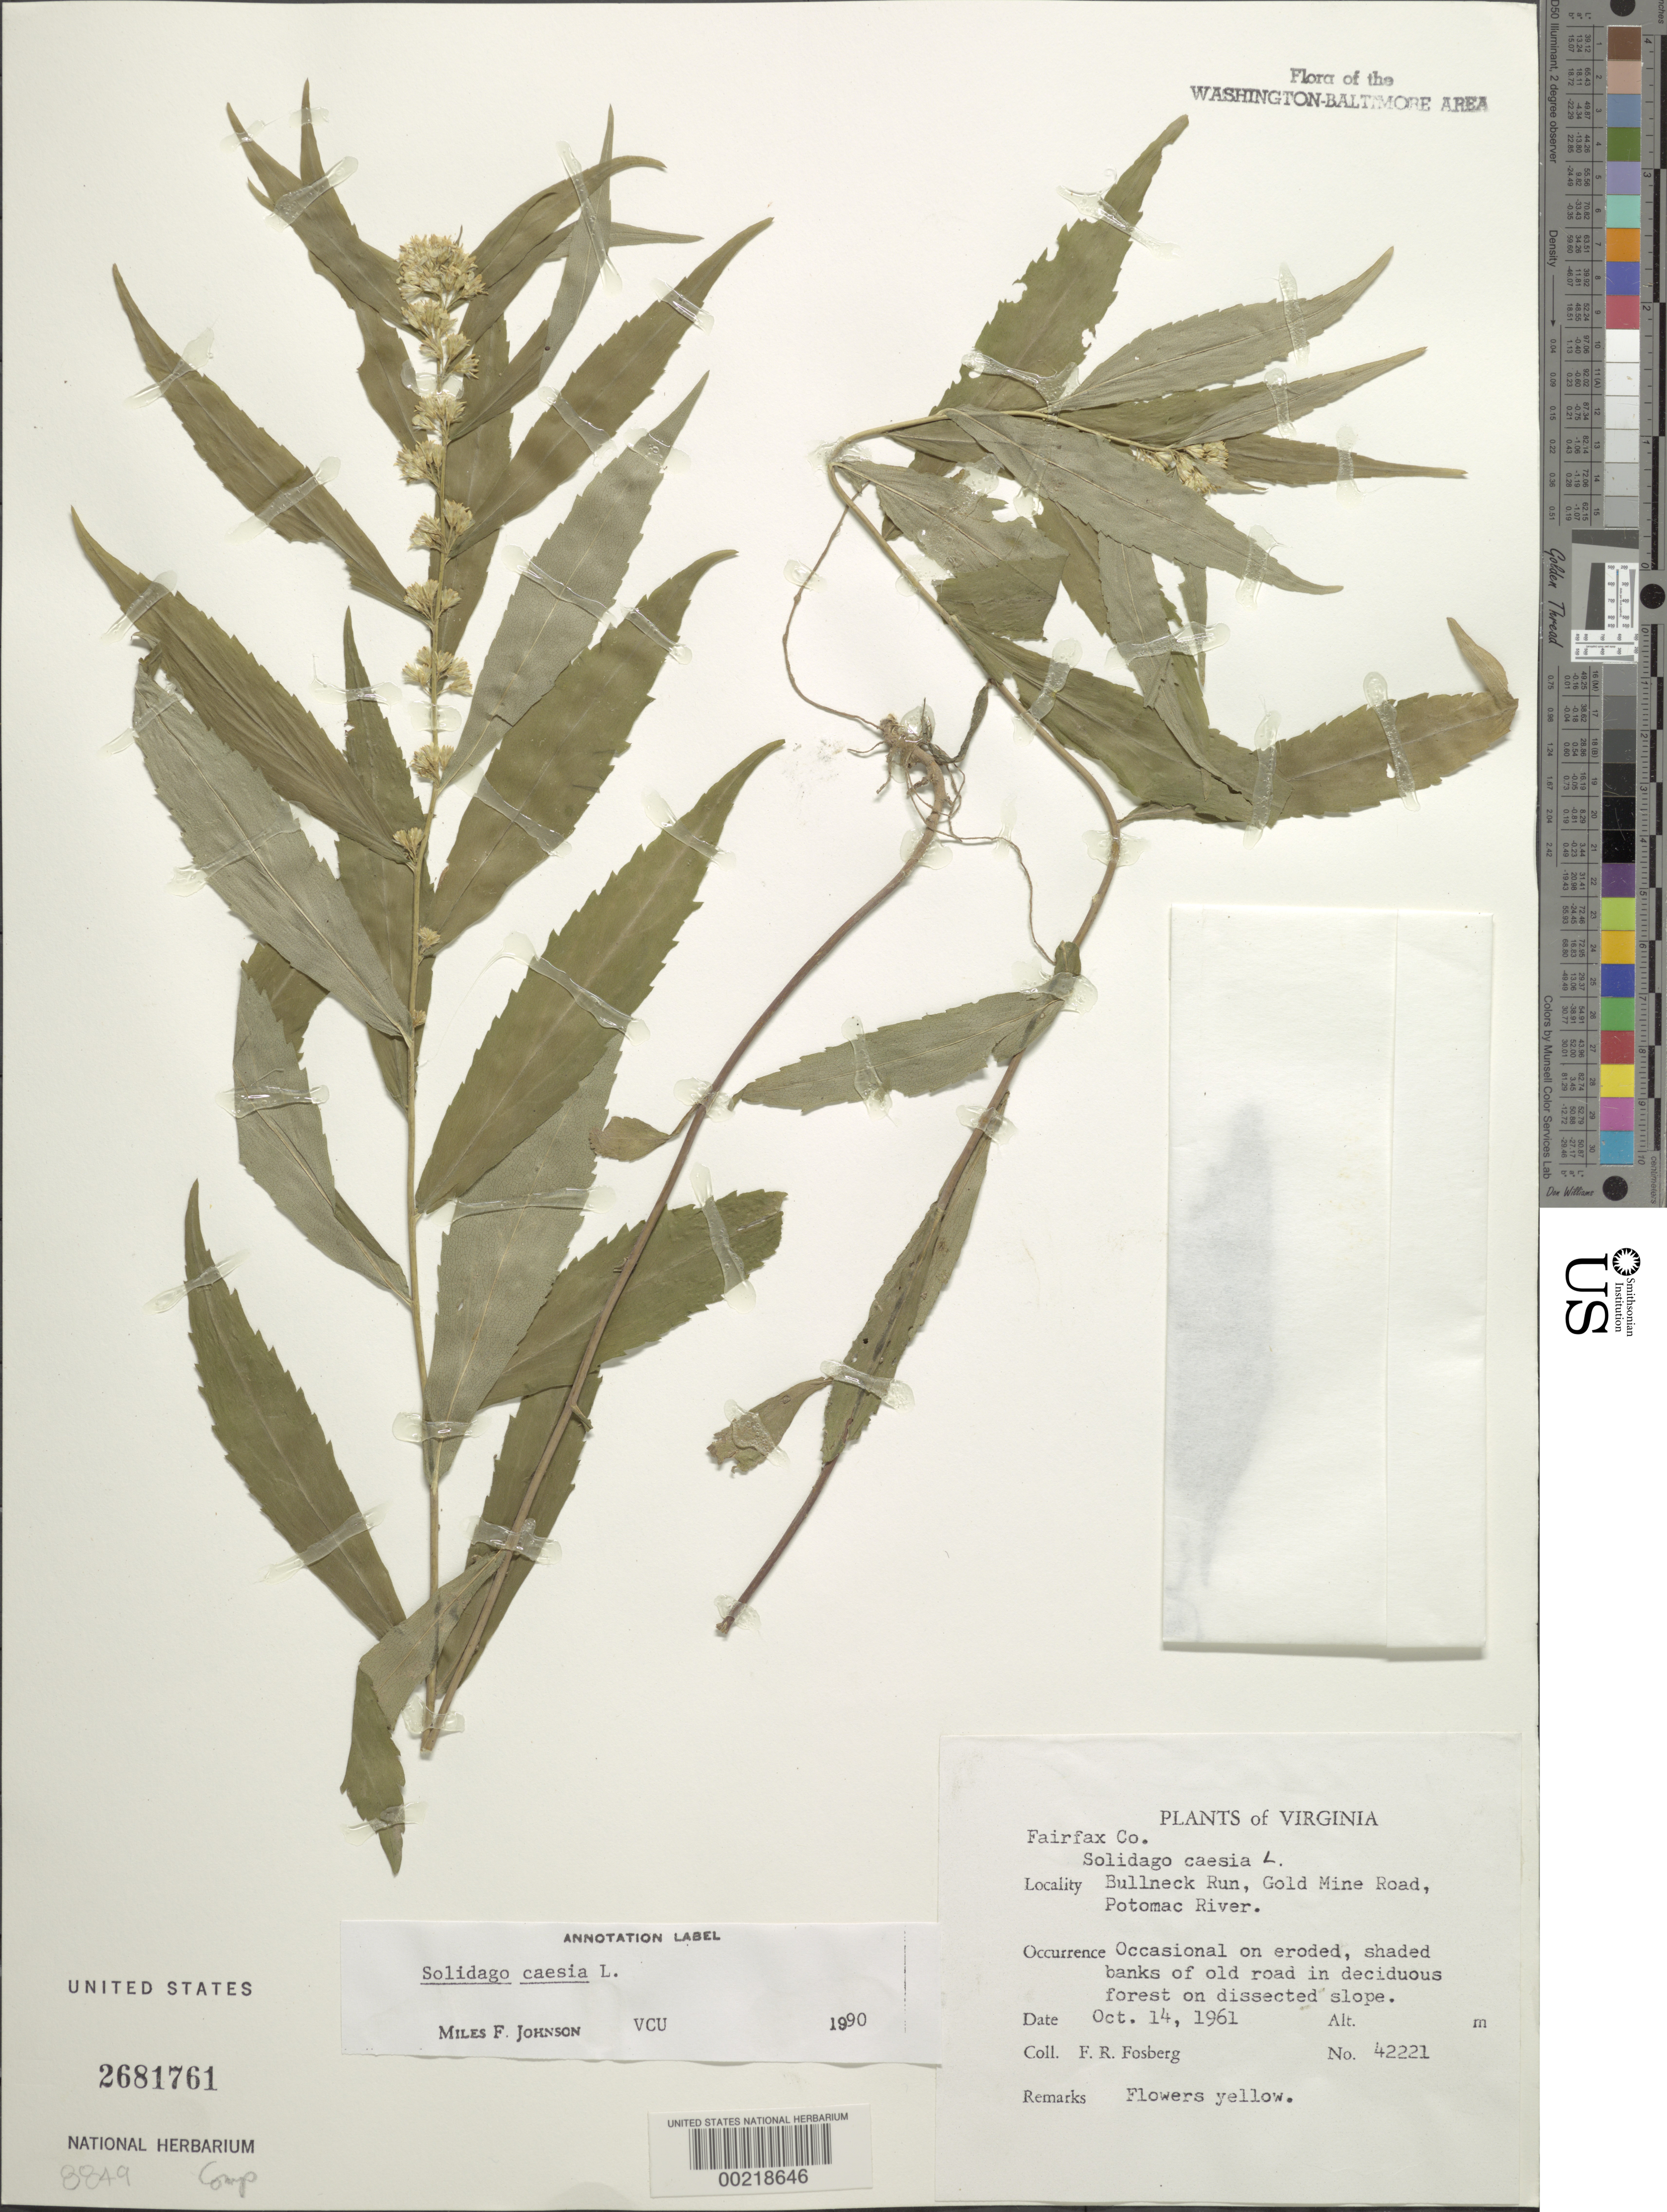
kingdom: Plantae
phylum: Tracheophyta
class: Magnoliopsida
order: Asterales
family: Asteraceae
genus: Solidago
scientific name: Solidago caesia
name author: L.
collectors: F. R. Fosberg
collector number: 42221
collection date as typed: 14 Oct 1961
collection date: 1961-10-14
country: United States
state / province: Virginia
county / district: Fairfax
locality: Bullneck Run Gold Mine Road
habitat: Old road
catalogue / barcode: US 2681761